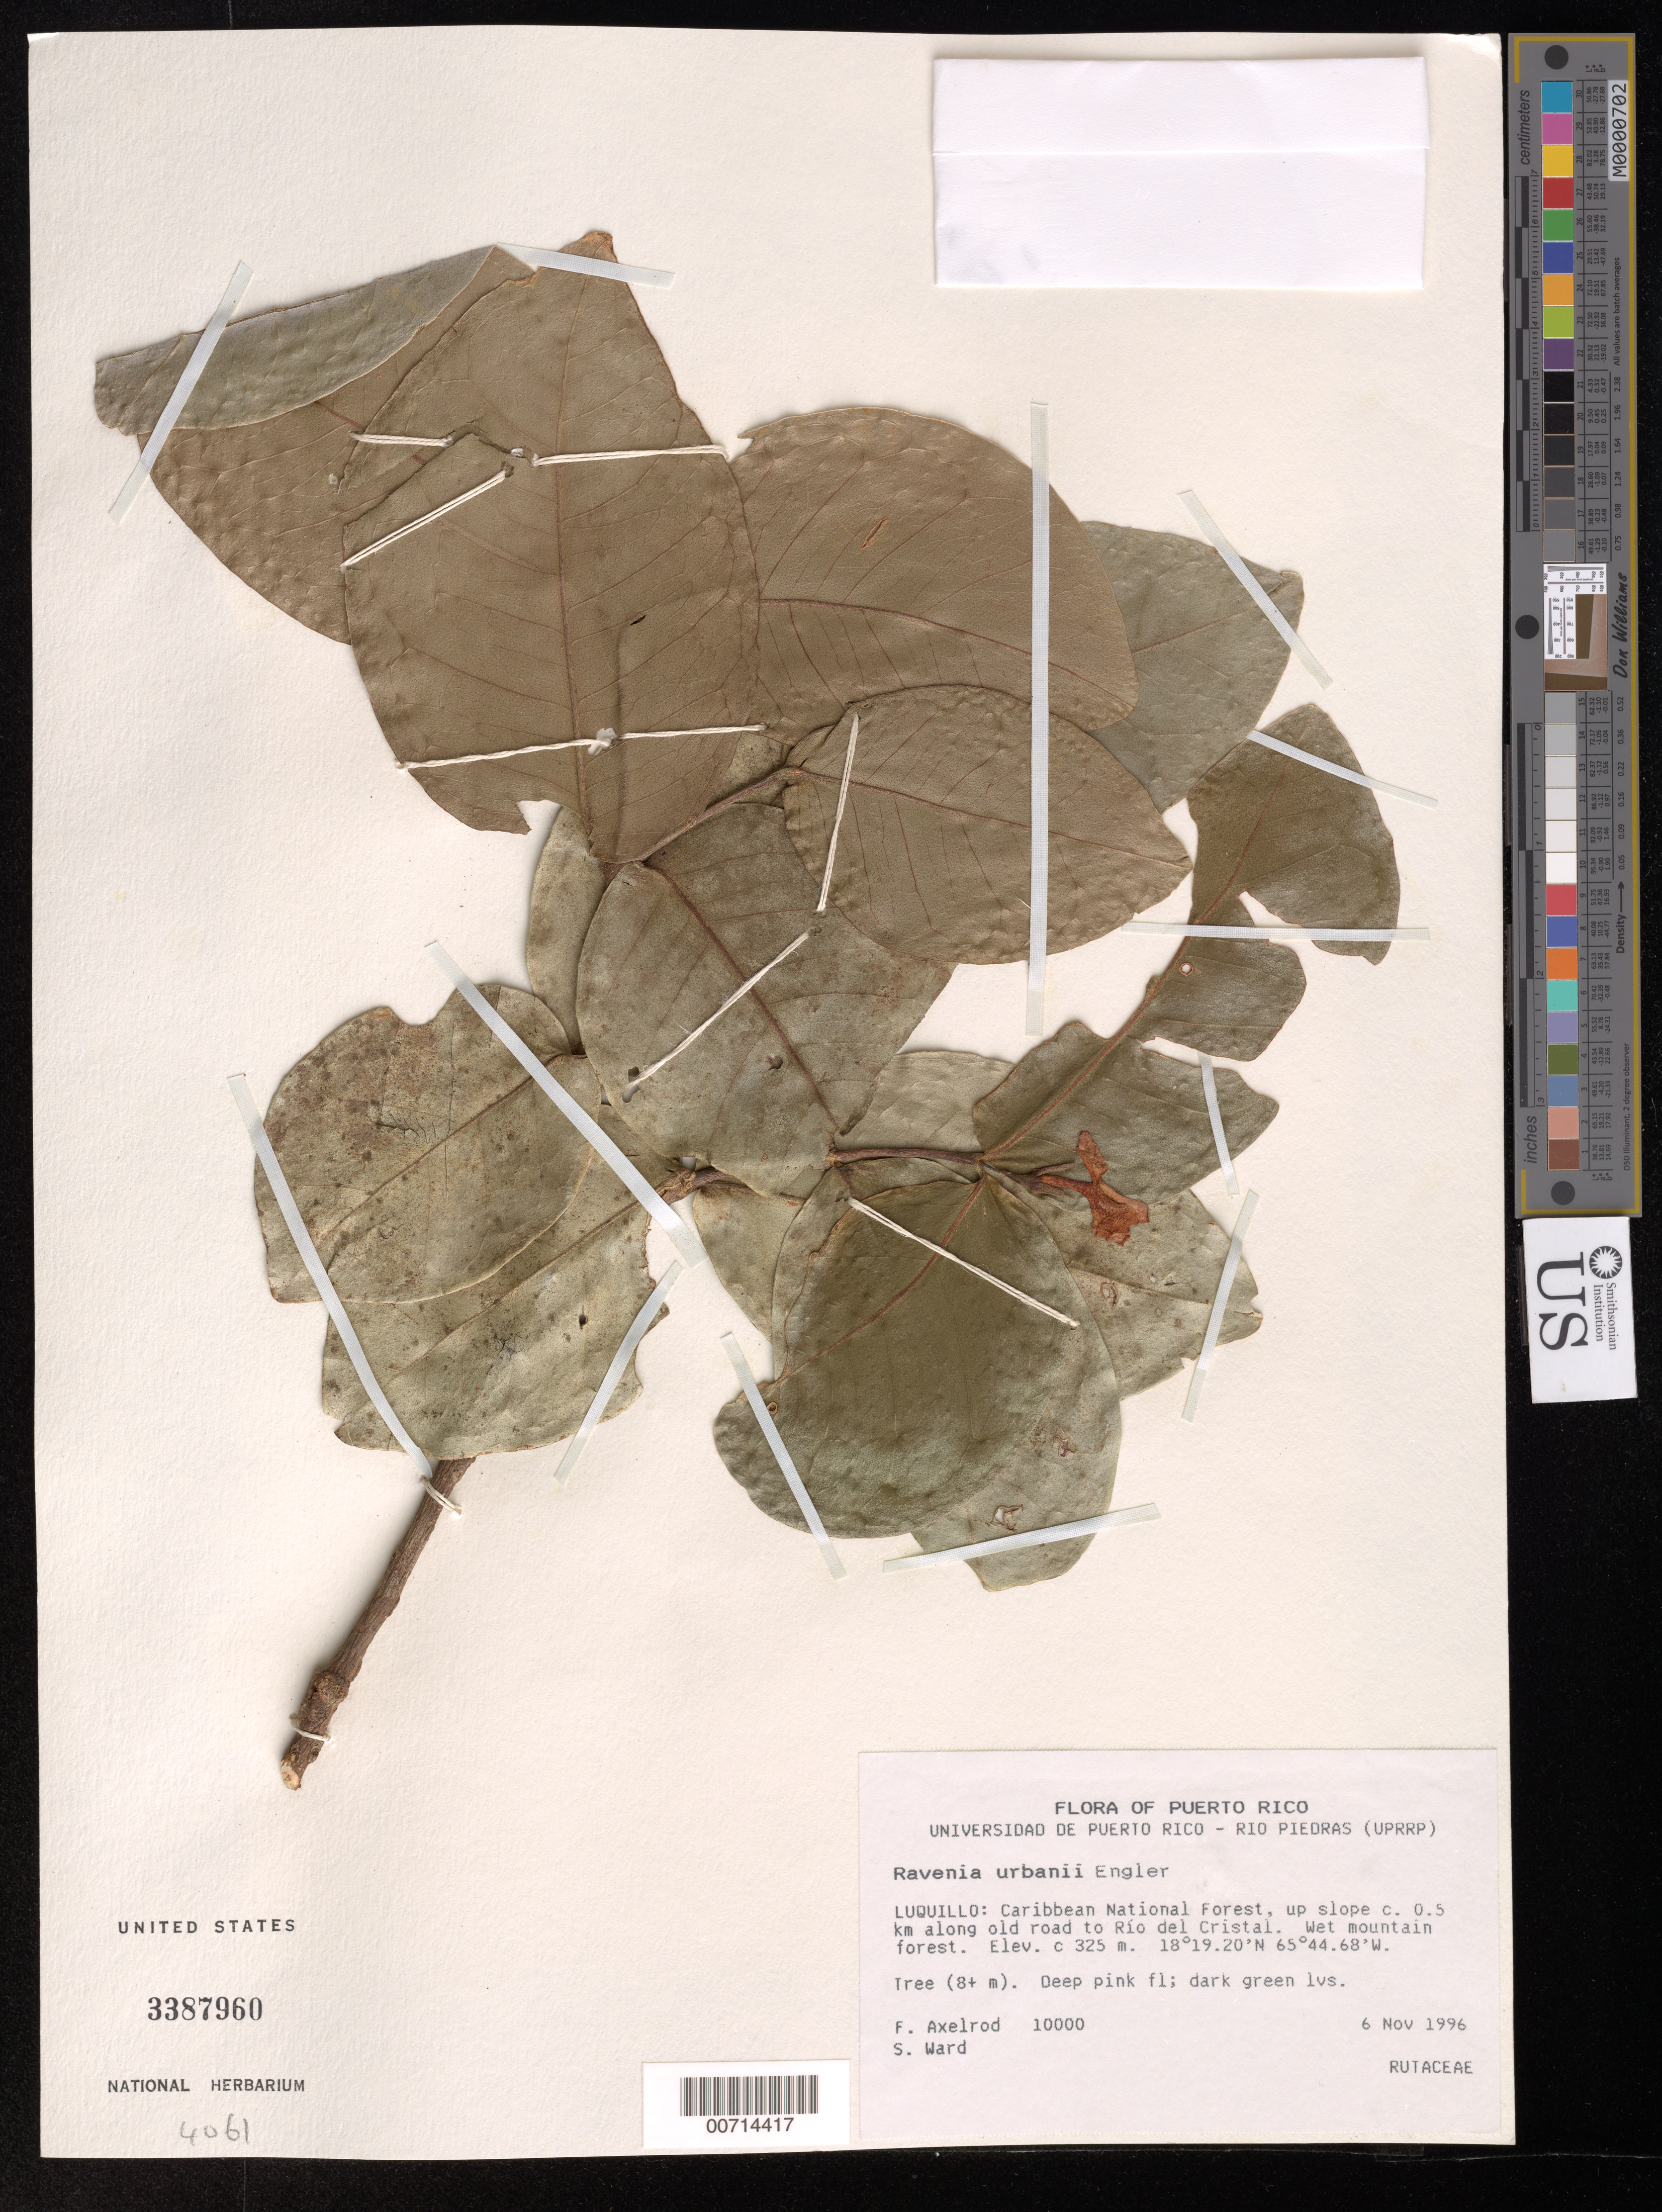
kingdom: Plantae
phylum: Tracheophyta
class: Magnoliopsida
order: Sapindales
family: Rutaceae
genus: Ravenia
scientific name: Ravenia urbani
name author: Engl.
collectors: F. S. Axelrod & S. Ward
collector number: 10000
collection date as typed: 06 Nov 1996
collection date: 1996-11-06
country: Puerto Rico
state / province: Luquillo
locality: Luquillo: Carib. Natl. Forest, up slope c. 0.5 km falong old road to Rio del Cristal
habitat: Wet mountain forest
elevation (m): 325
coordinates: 18.32222222, -65.75222222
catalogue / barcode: US 3387960